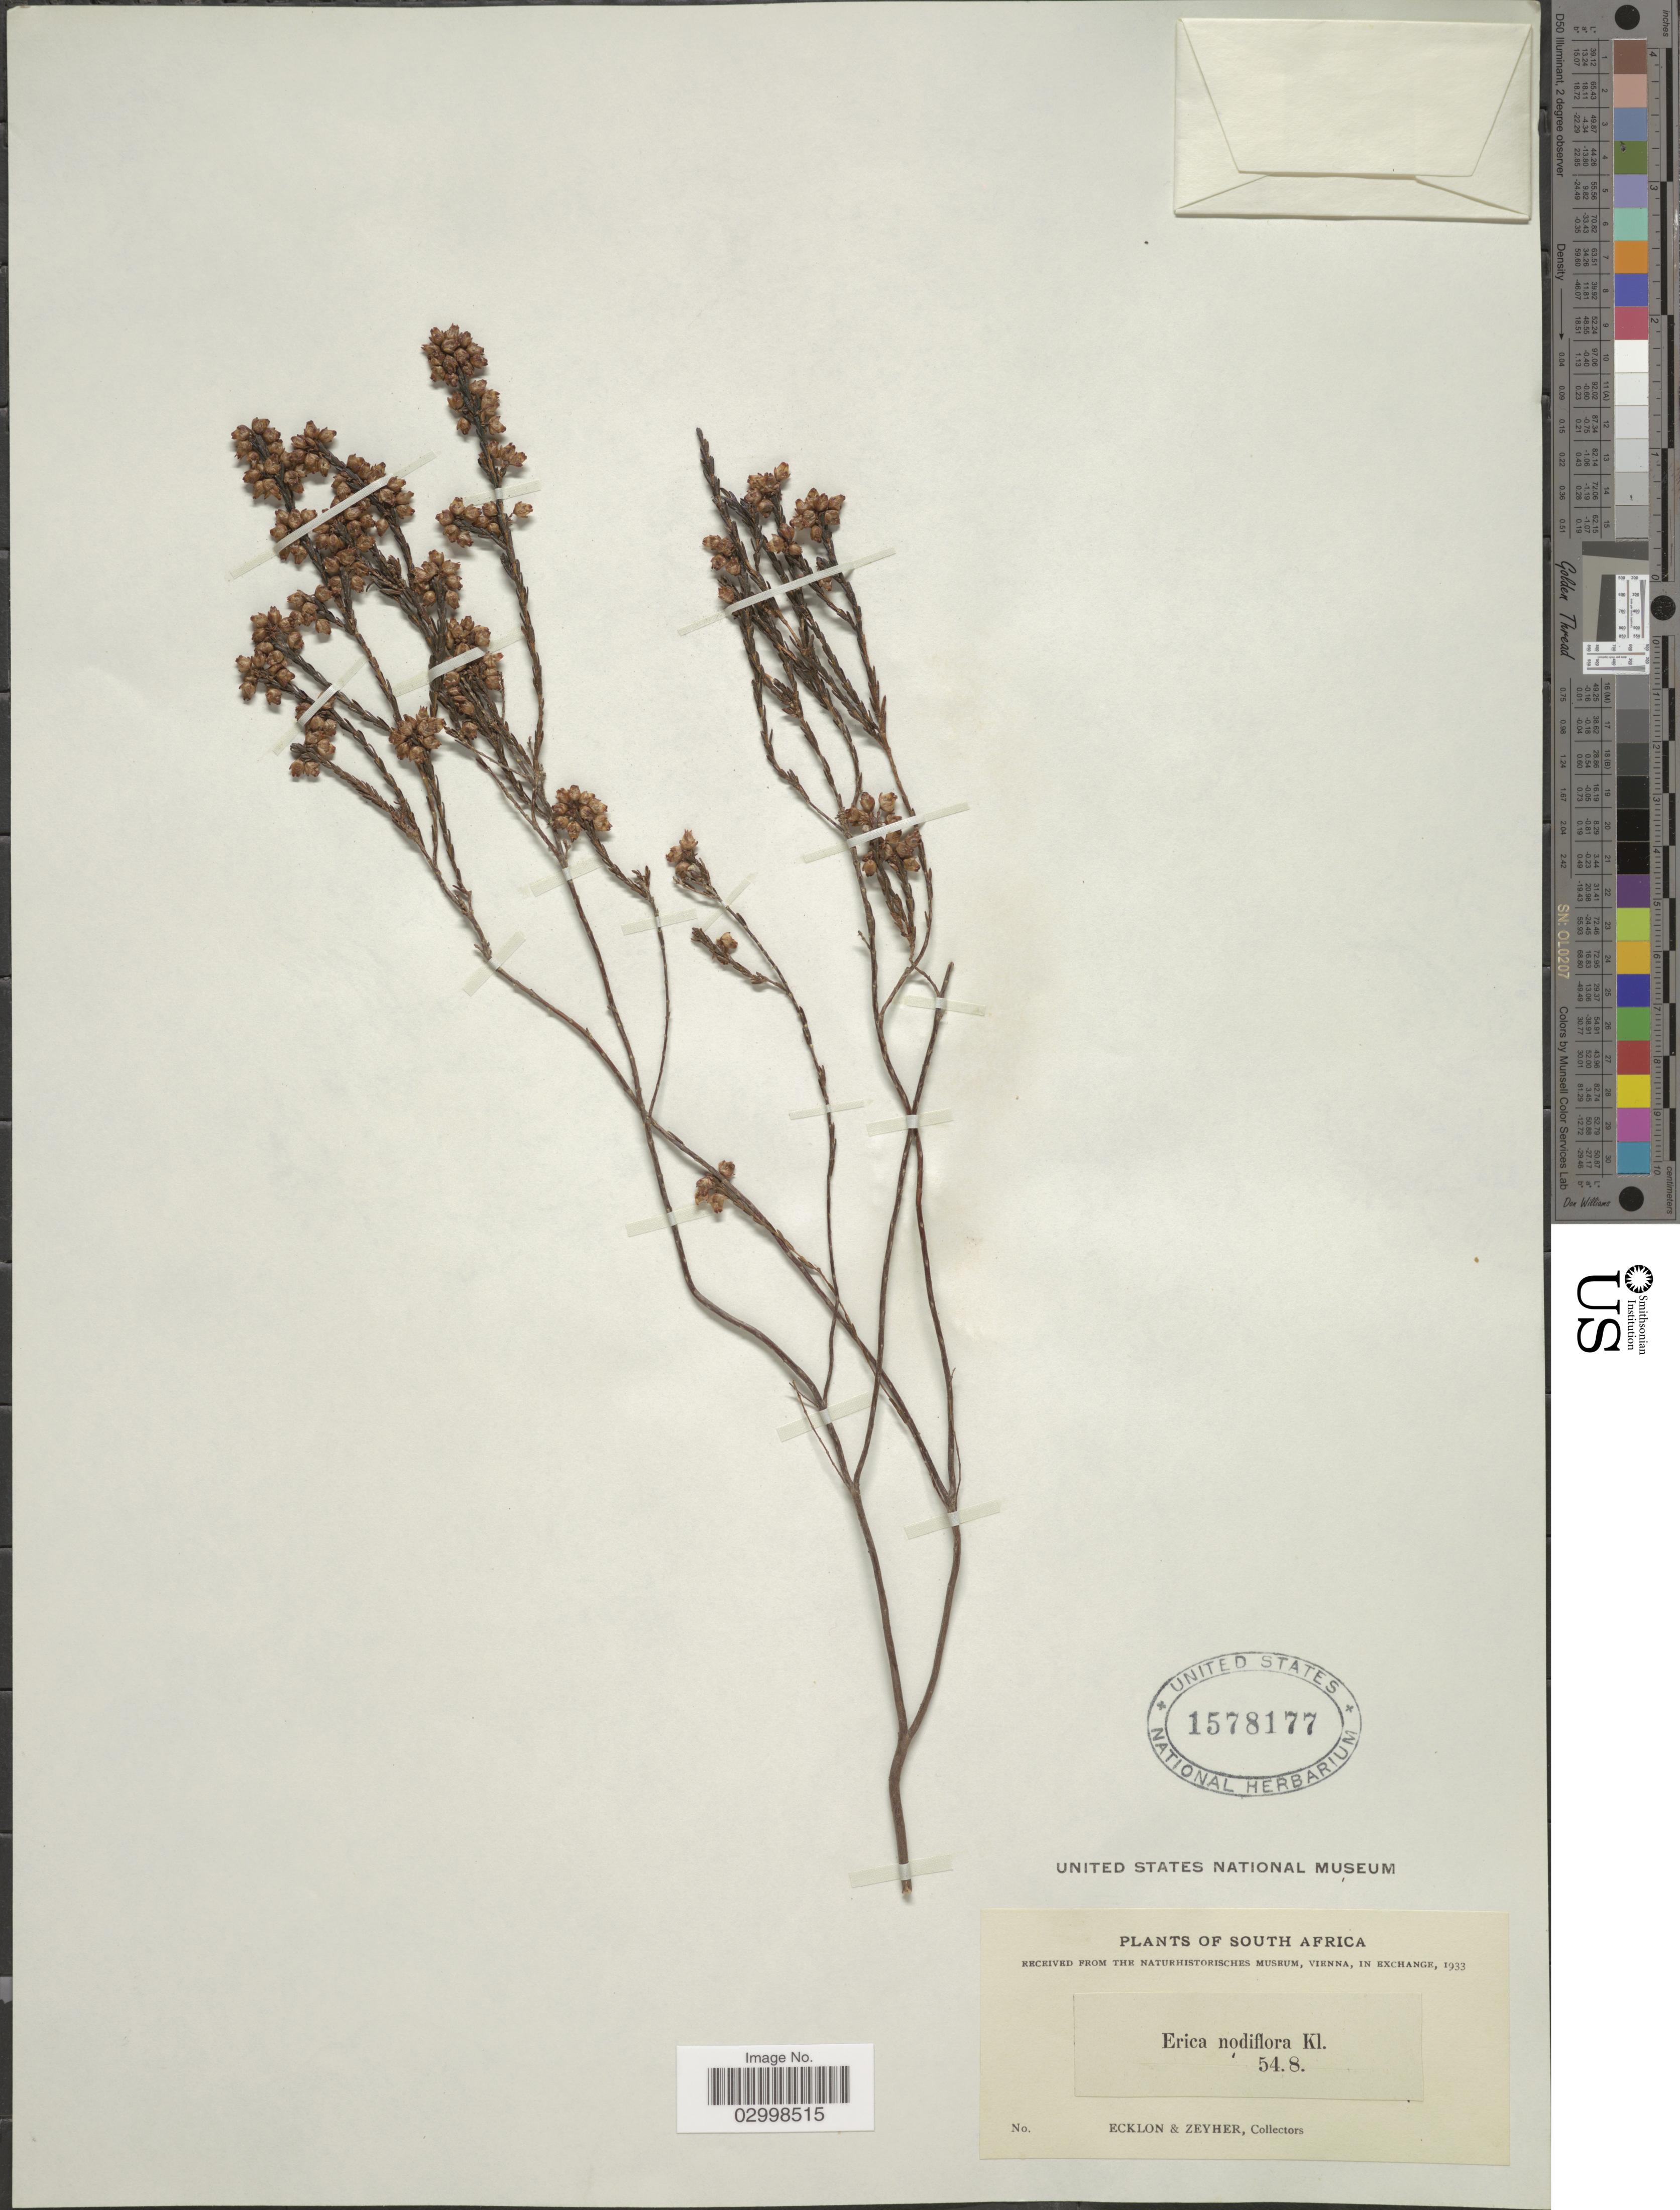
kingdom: Plantae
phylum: Tracheophyta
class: Magnoliopsida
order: Ericales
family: Ericaceae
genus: Erica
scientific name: Erica nodiflora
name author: Salisb.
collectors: -. Ecklon & -. Zeyher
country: South Africa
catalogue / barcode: US 1578177